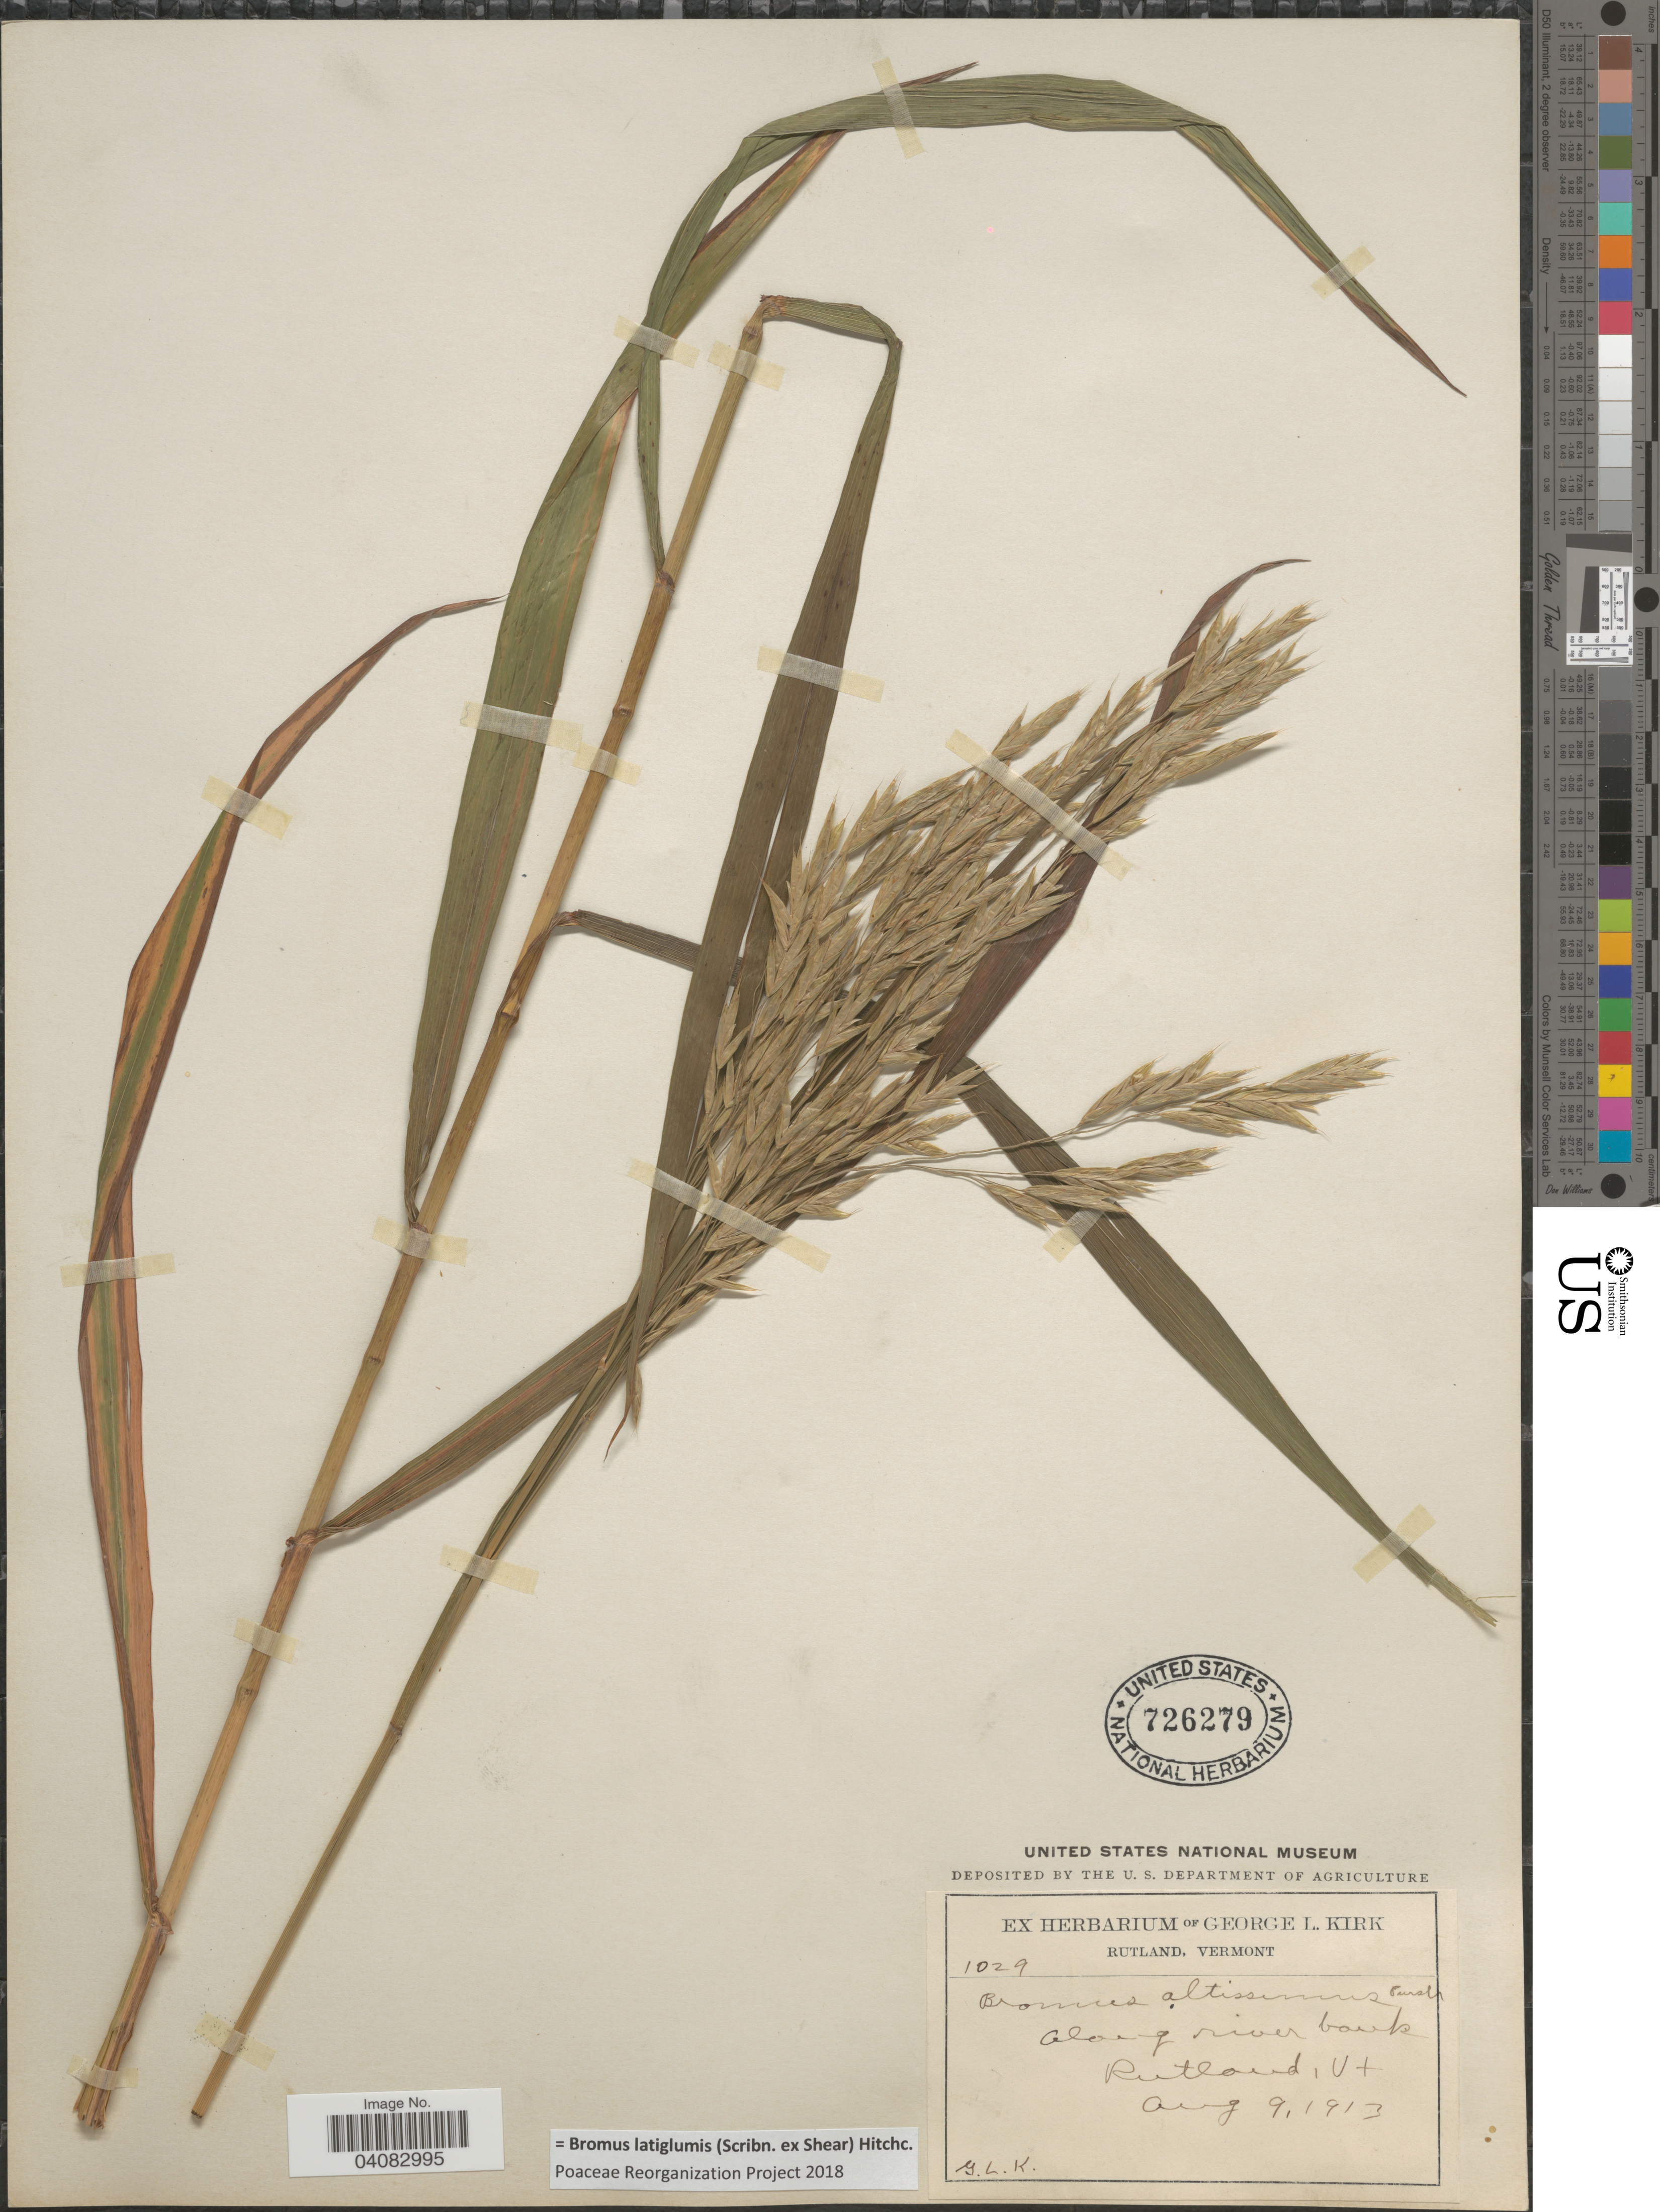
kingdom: Plantae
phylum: Tracheophyta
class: Liliopsida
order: Poales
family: Poaceae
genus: Bromus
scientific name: Bromus latiglumis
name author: (Scribn. ex Shear) Hitchc.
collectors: G. Kirk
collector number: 1029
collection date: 1913-08-09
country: United States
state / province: Vermont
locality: Along river bank. Rutland.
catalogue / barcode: US 726279